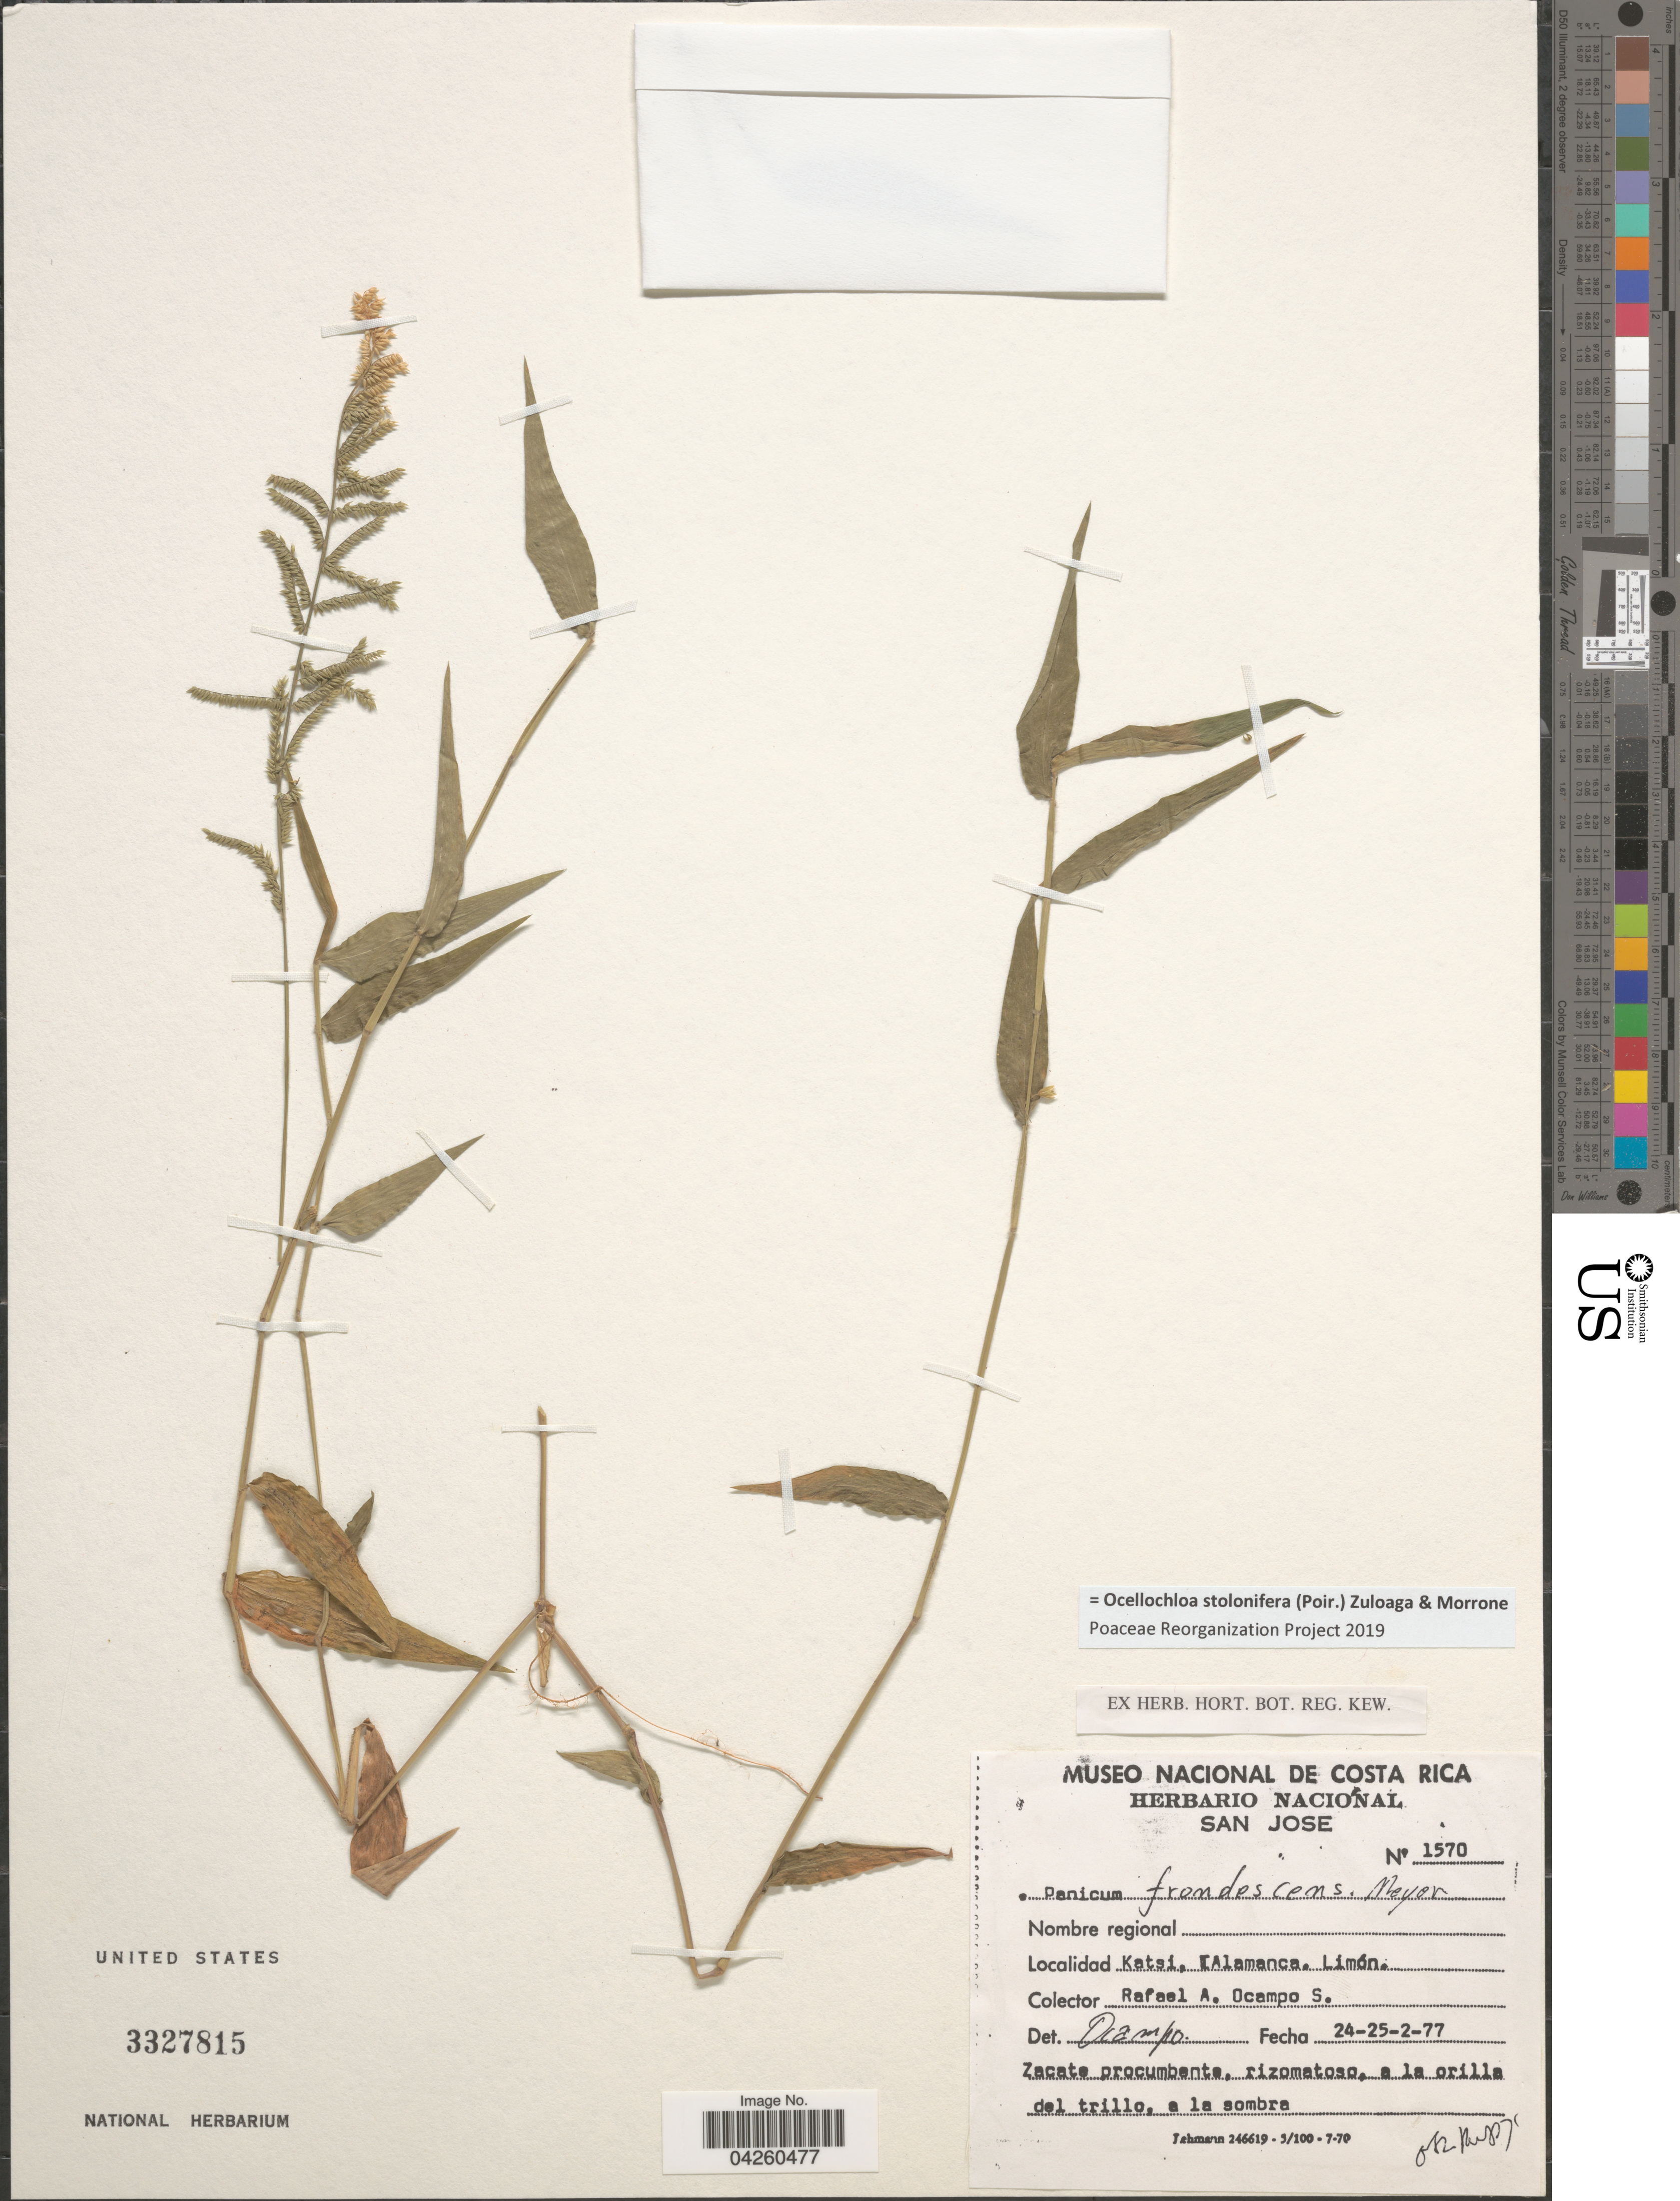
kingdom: Plantae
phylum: Tracheophyta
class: Liliopsida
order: Poales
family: Poaceae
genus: Ocellochloa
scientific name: Ocellochloa stolonifera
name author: (Poir.) Zuloaga & Morrone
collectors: R. Ocampo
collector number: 1570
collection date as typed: Transcribed d/m/y: 24/2/77 to 25/2/77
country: Costa Rica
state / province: San José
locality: Katsi, Alamanca. Limón.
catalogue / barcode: US 3327815